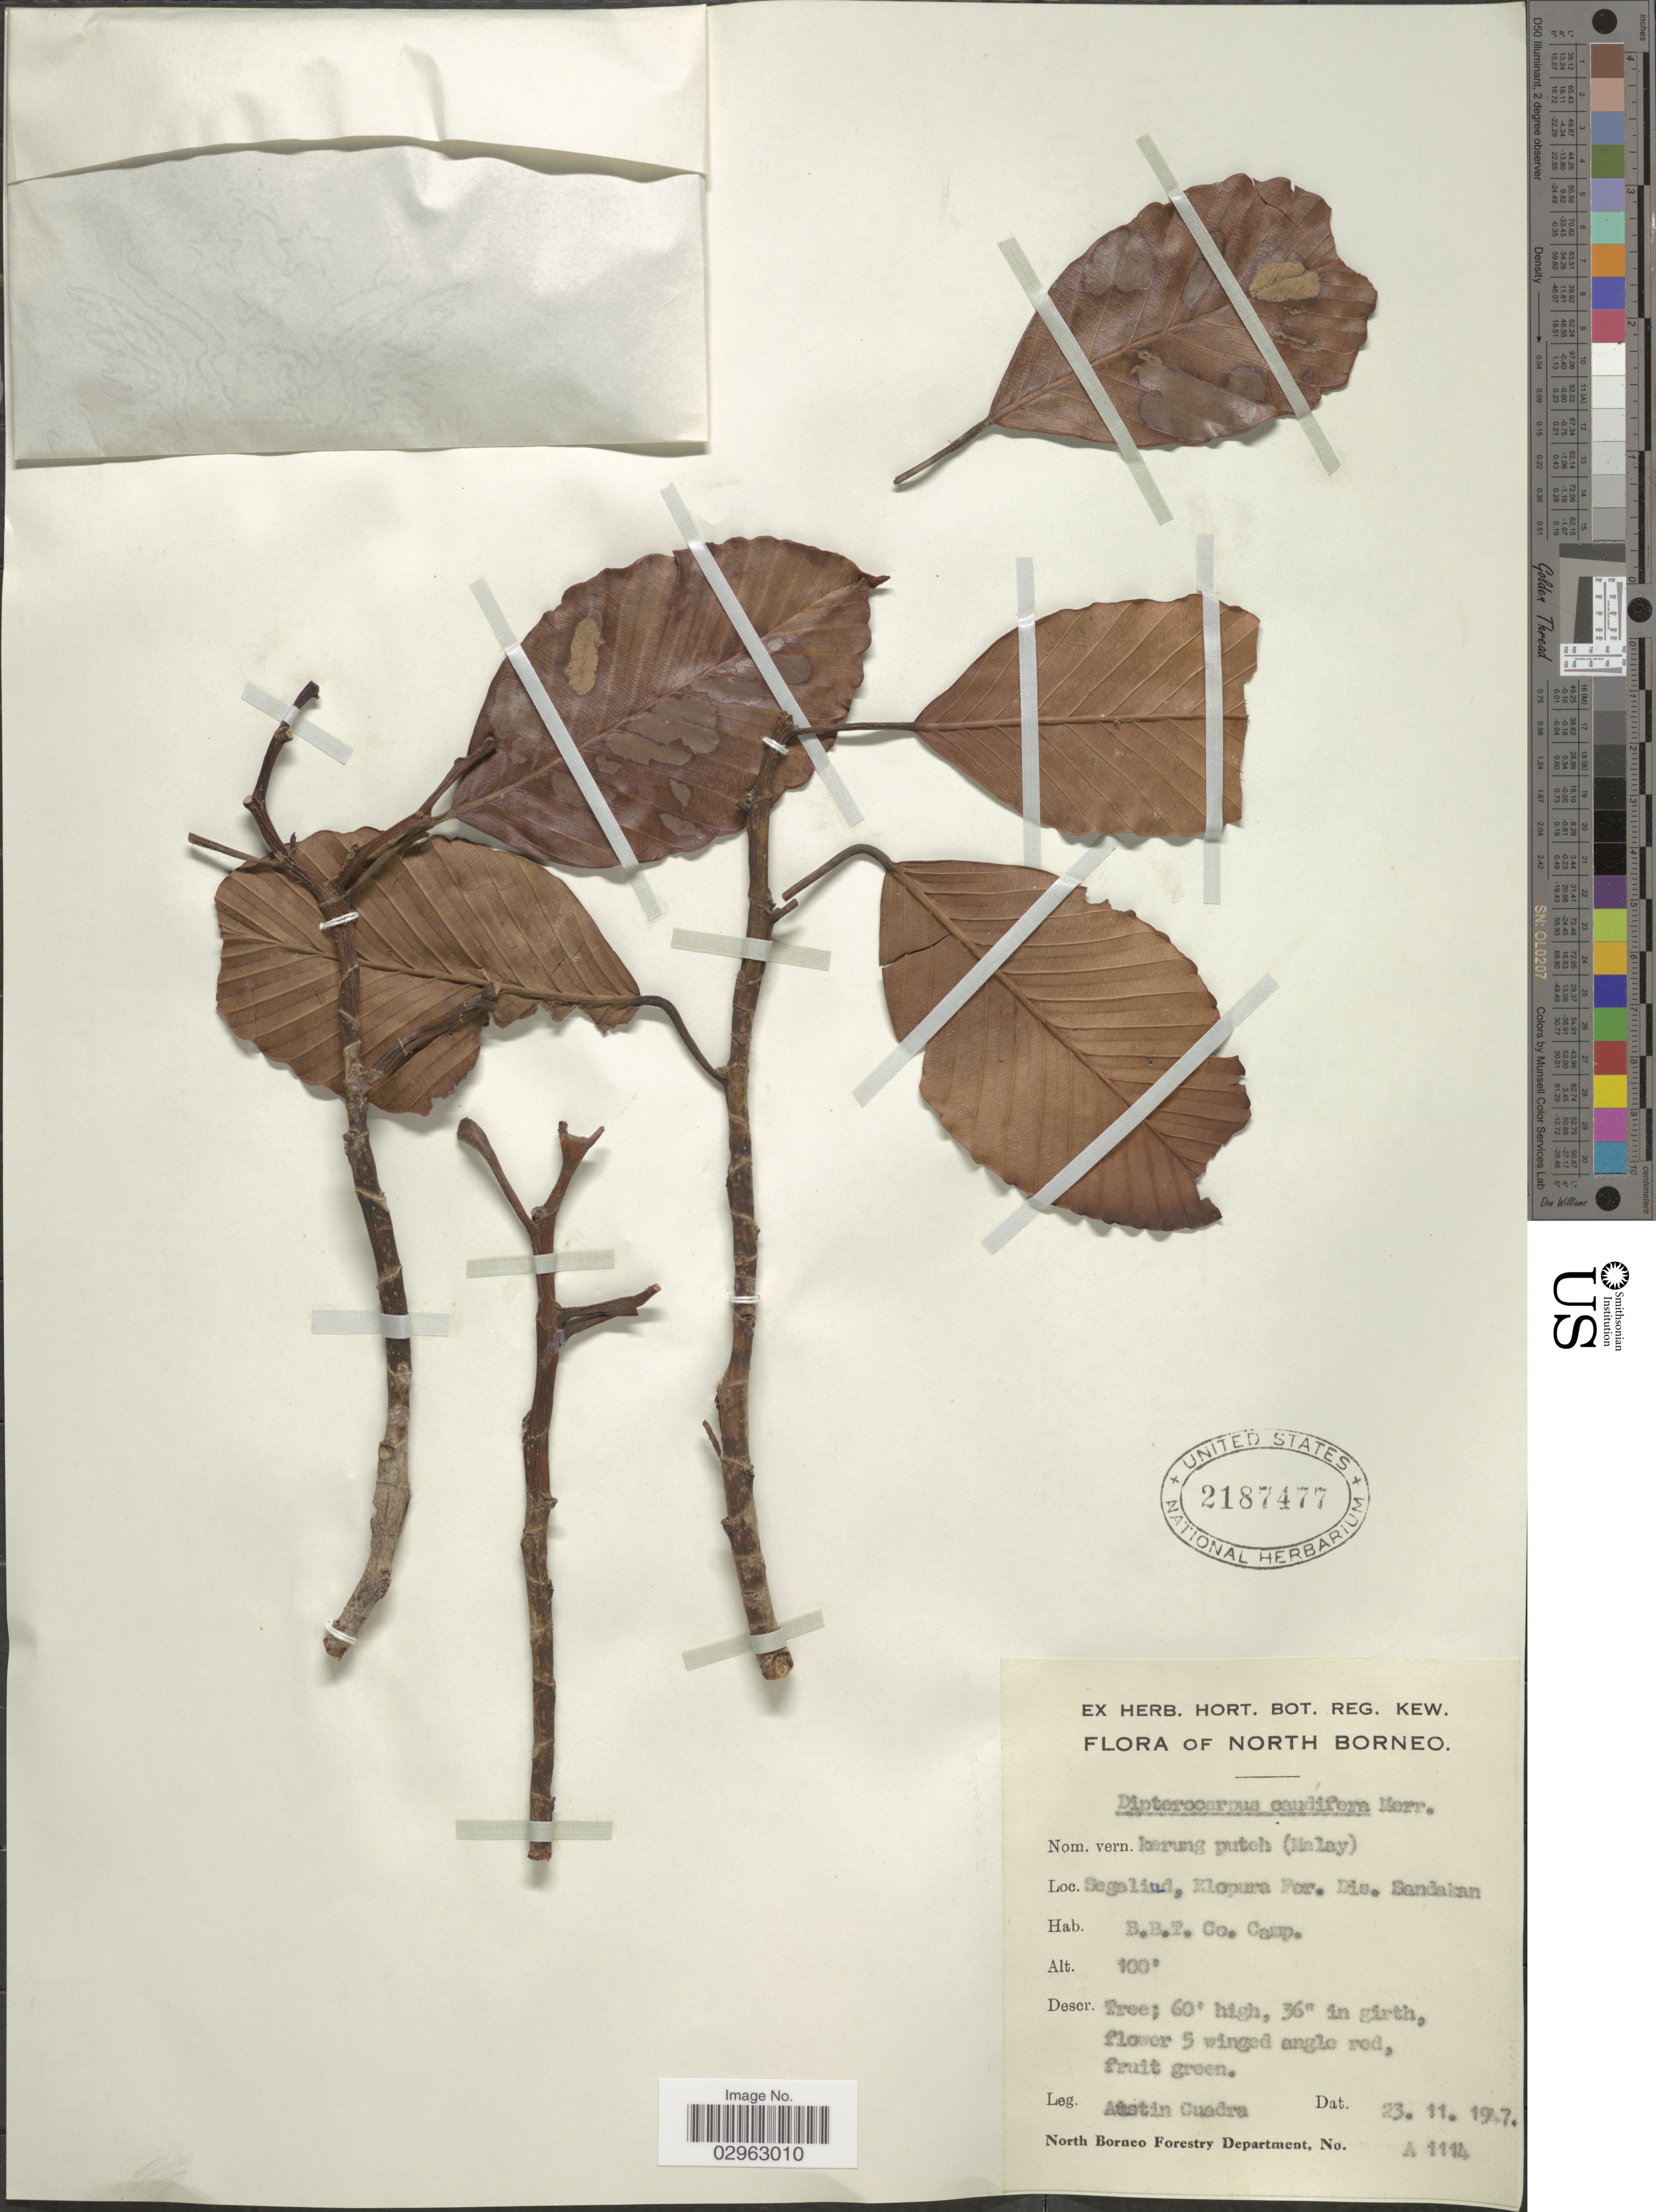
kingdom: Plantae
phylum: Tracheophyta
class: Magnoliopsida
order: Malvales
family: Dipterocarpaceae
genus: Dipterocarpus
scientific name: Dipterocarpus caudiferus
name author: Merr.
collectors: A. Cuadra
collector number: A 1114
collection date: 1947-11-23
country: Malaysia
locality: North Borneo. Segalius, Elopura For. Dis. Sandakan.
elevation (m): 30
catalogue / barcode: US 2187477